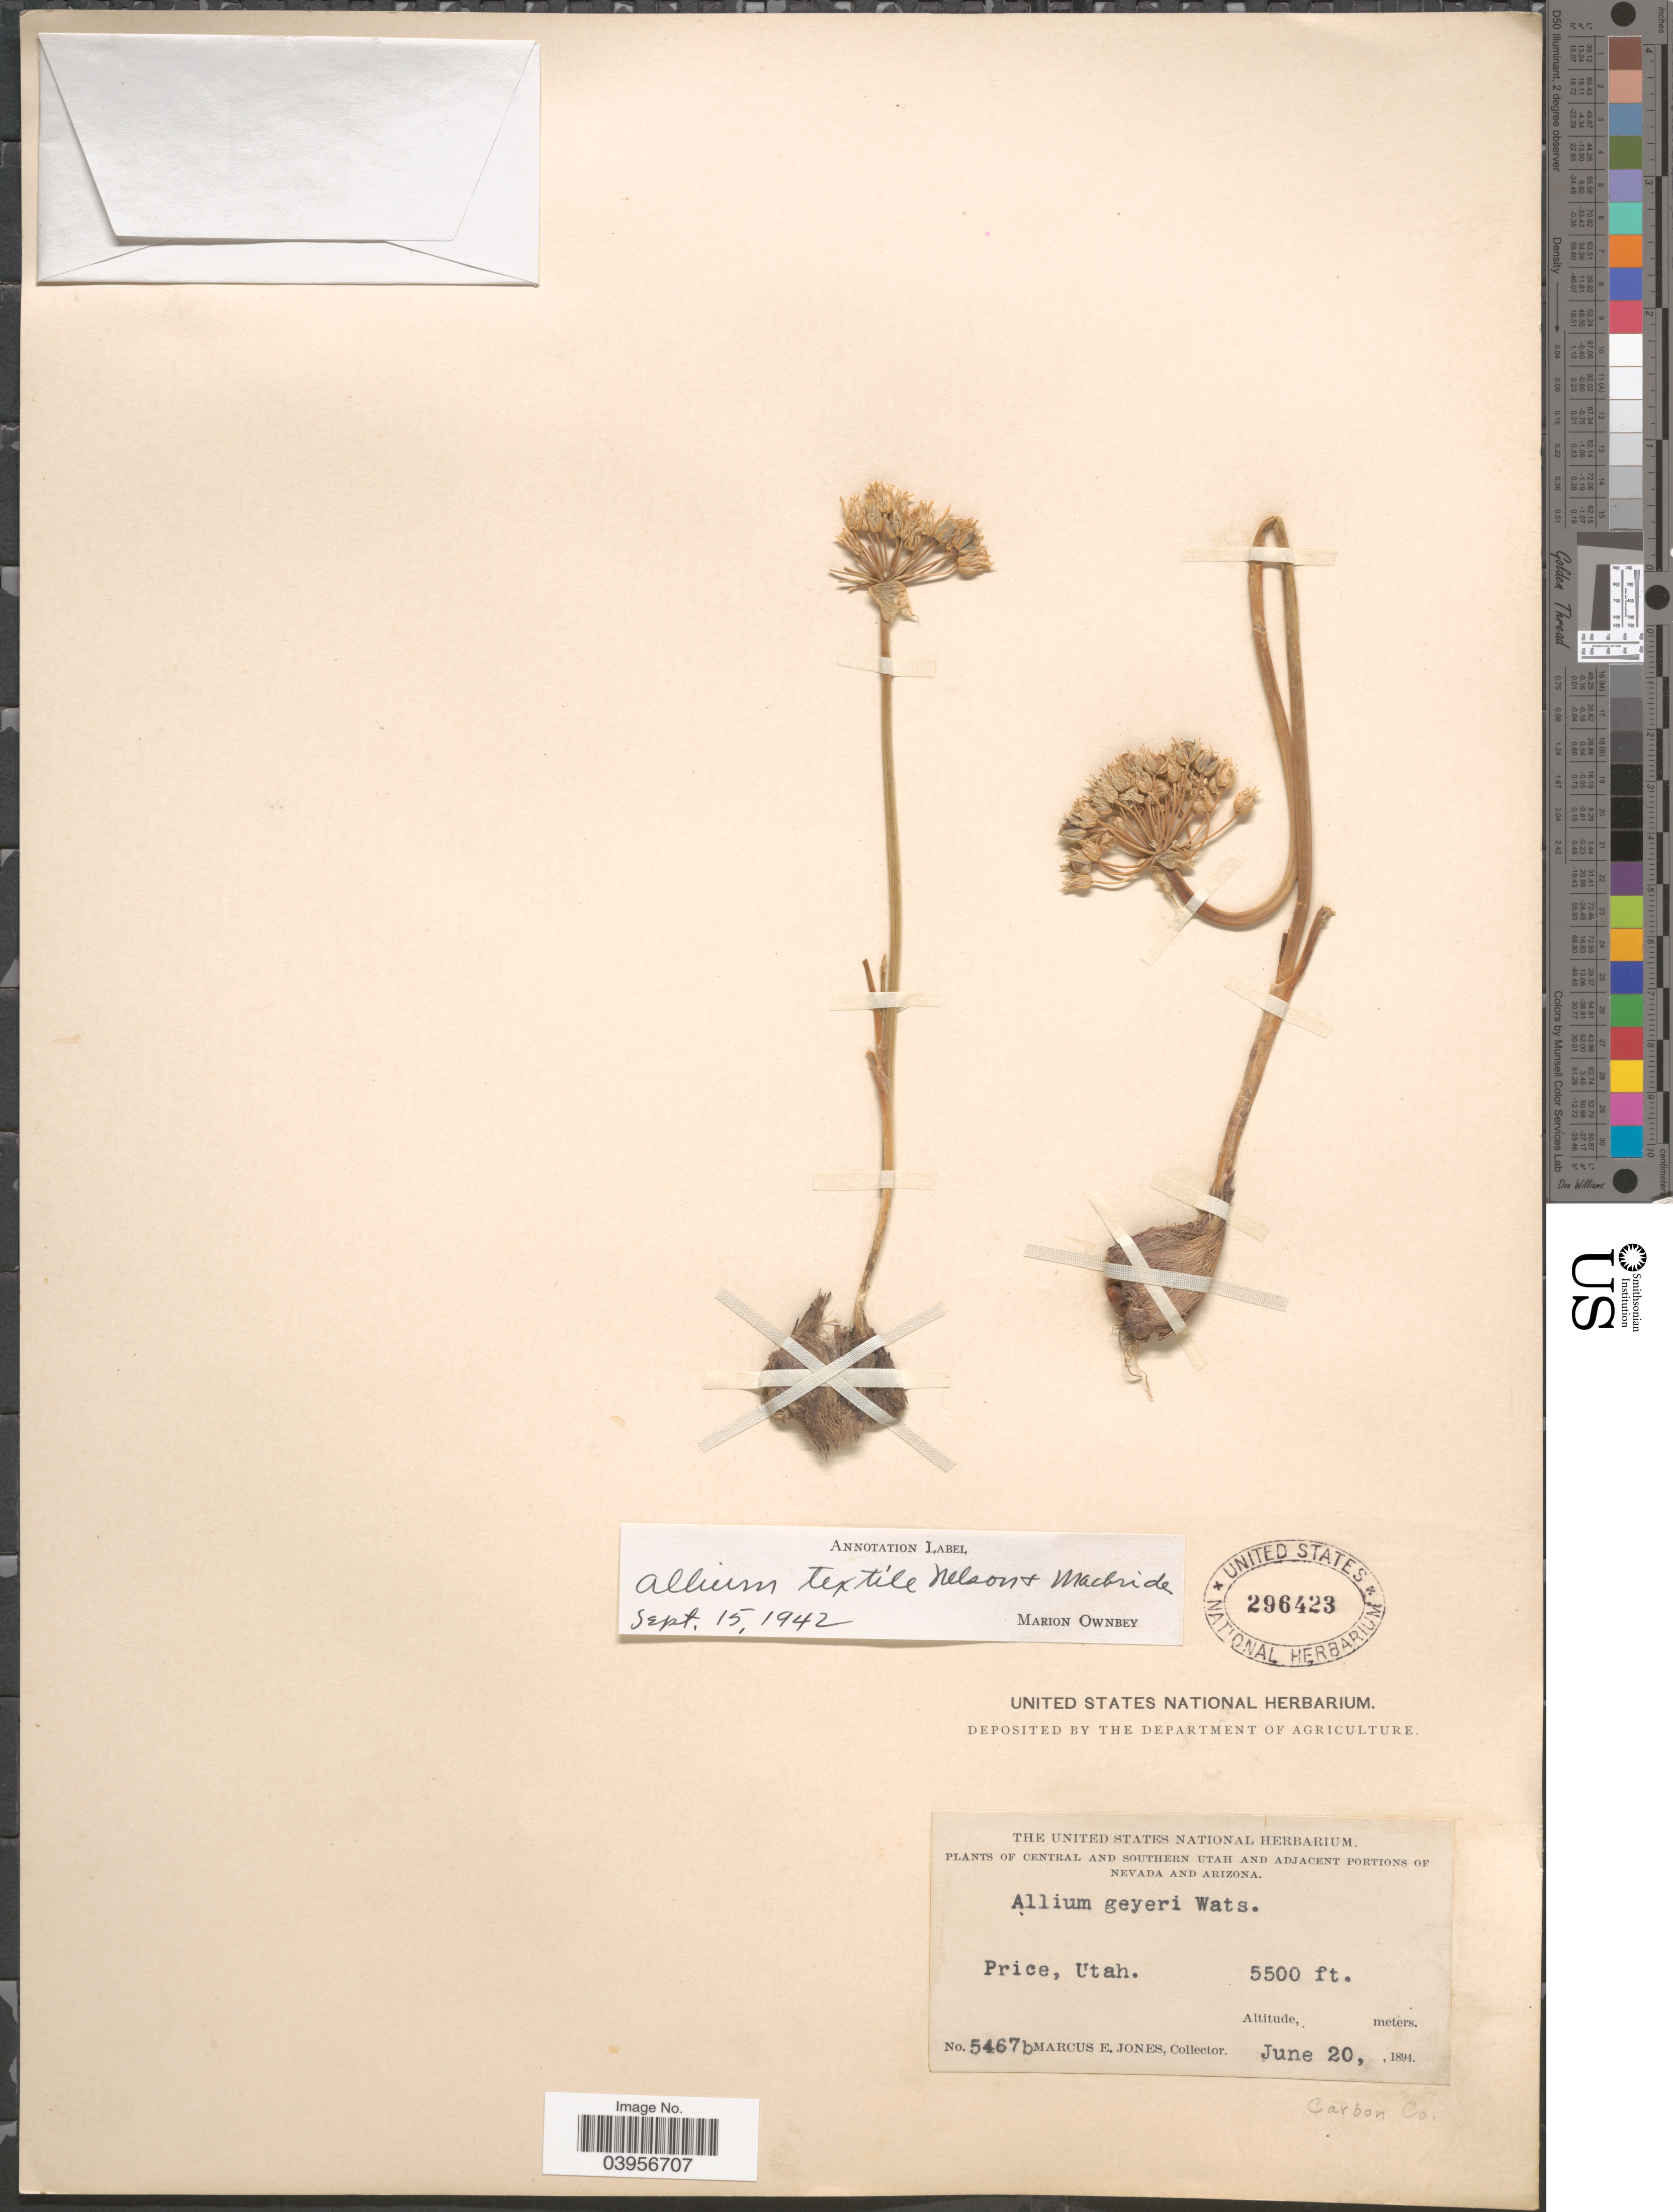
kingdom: Plantae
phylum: Tracheophyta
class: Liliopsida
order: Asparagales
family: Amaryllidaceae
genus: Allium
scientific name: Allium textile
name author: A. Nelson & J.F. Macbr.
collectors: M. E. Jones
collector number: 5467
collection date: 1894-06-20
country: United States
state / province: Utah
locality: Central and Southern Utah. Price. Carbon Co.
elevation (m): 1676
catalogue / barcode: US 296423